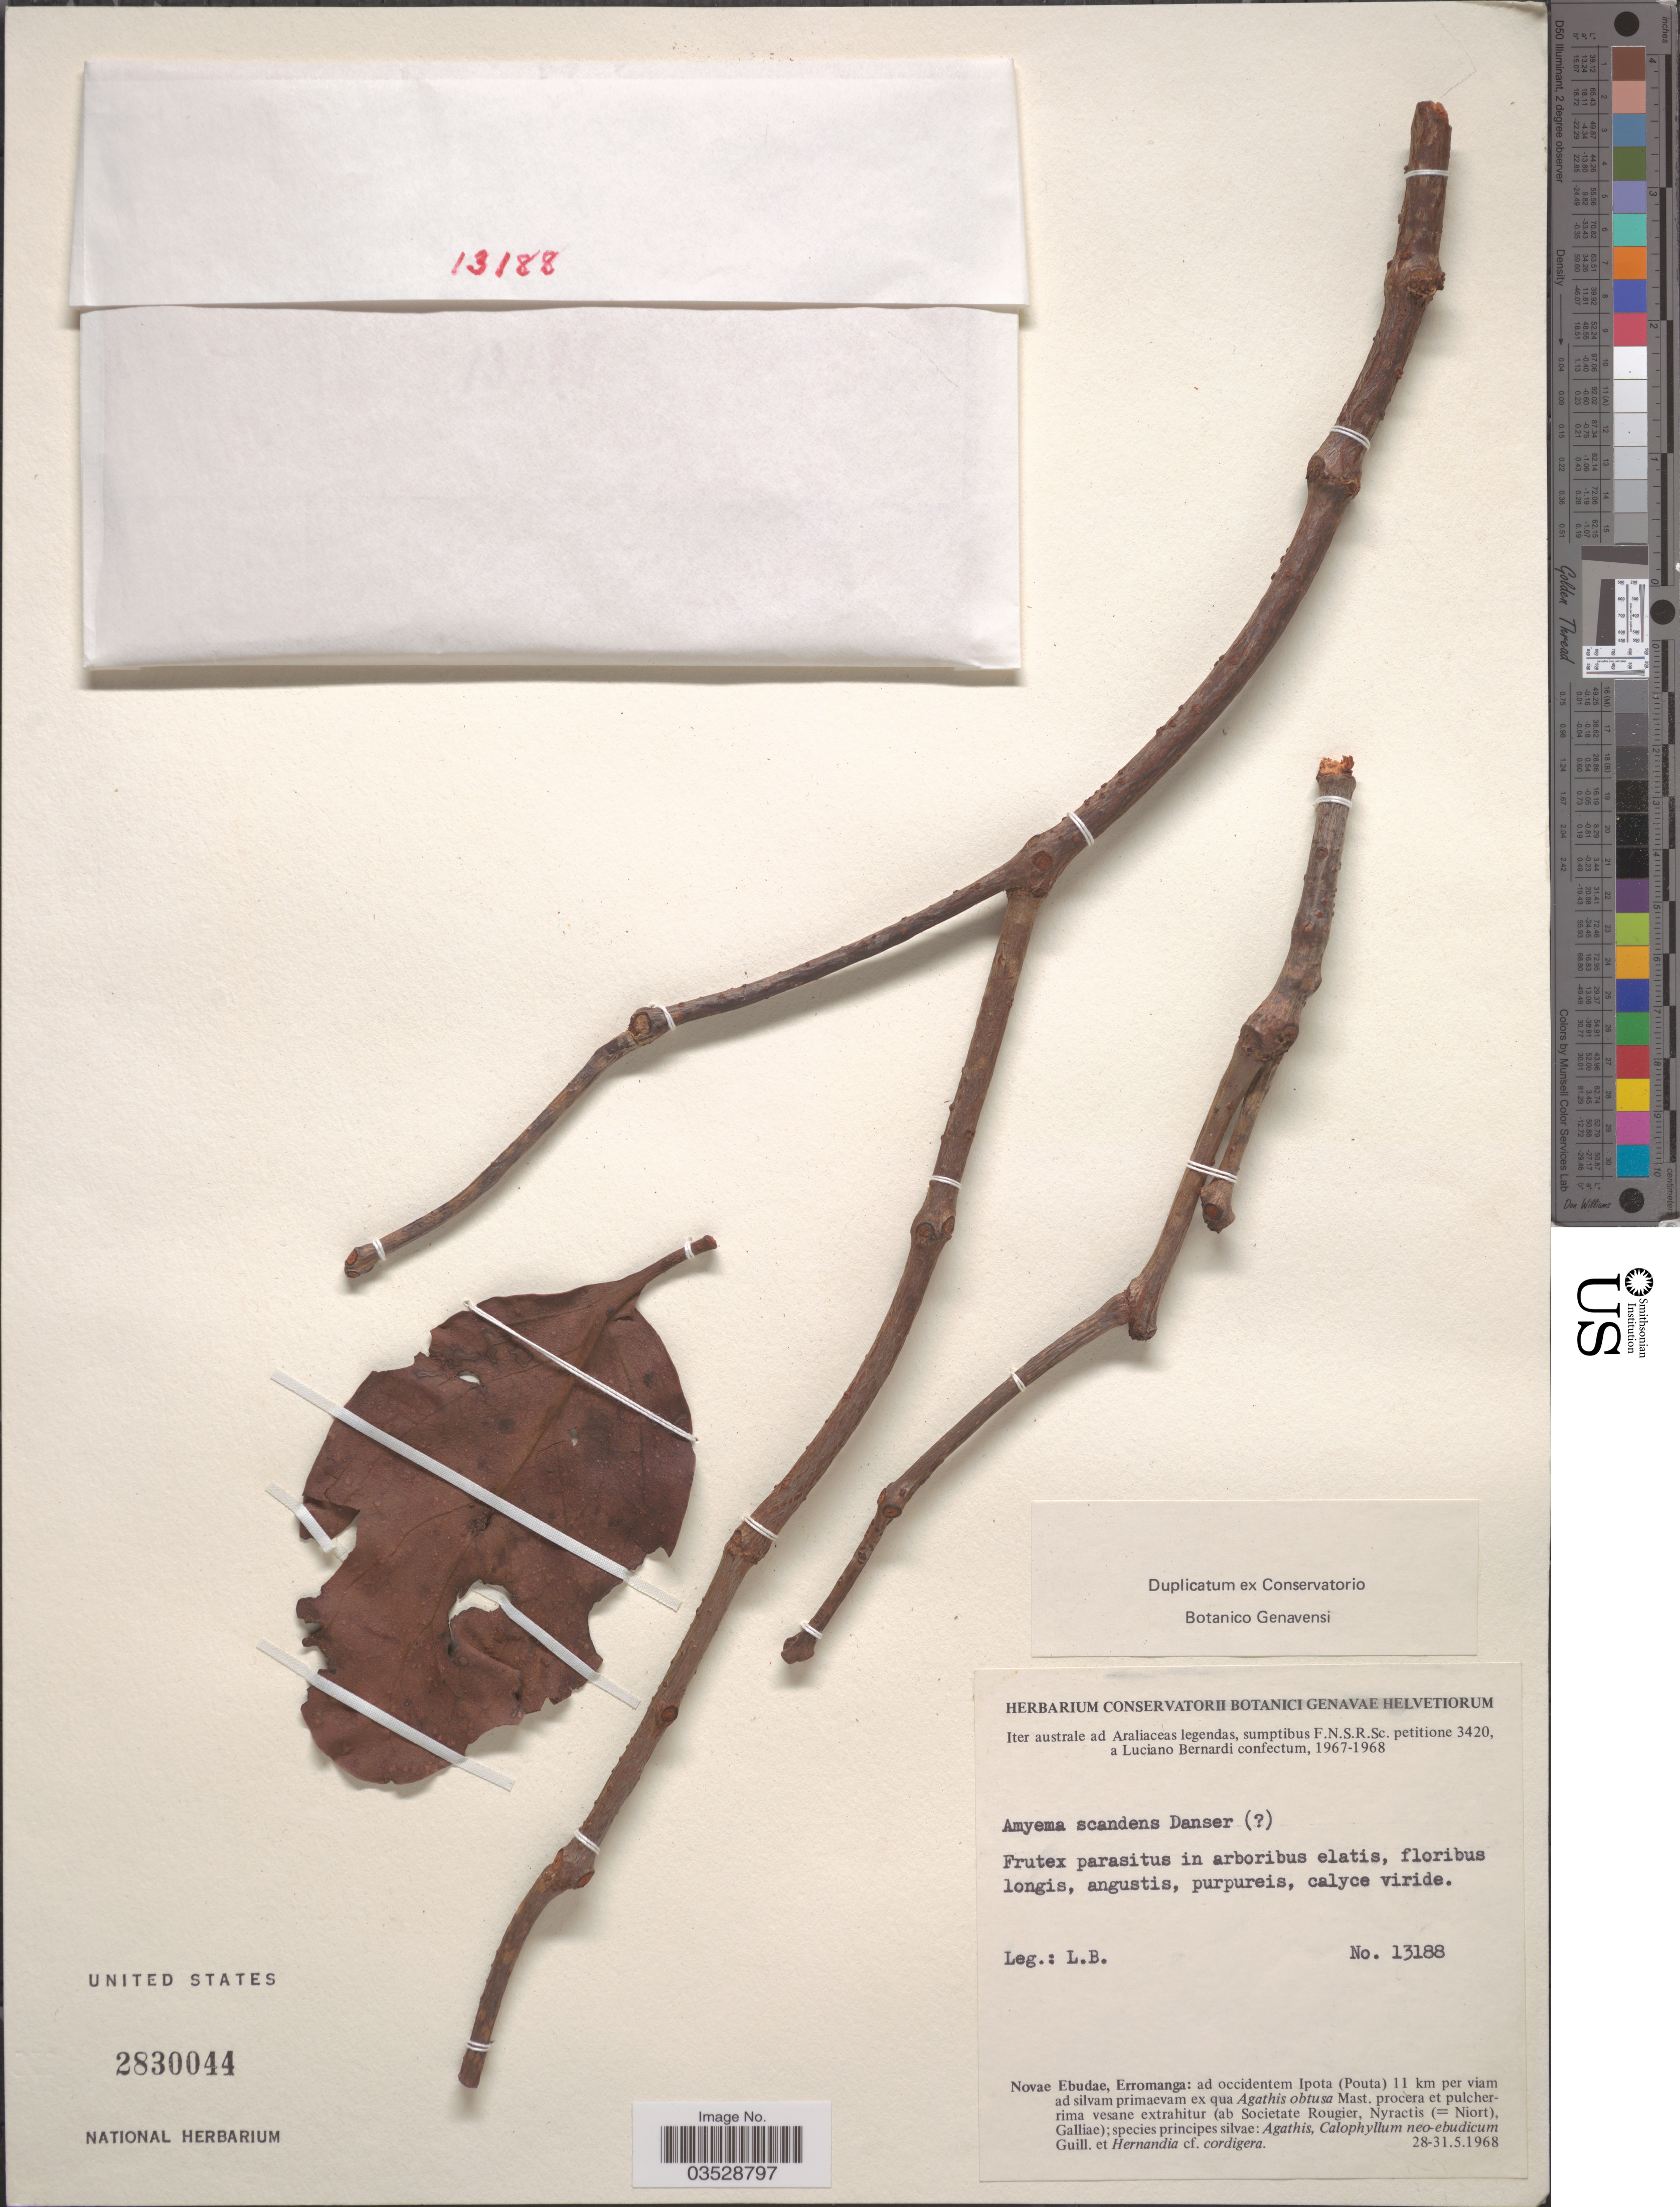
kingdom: Plantae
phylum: Tracheophyta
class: Magnoliopsida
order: Santalales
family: Loranthaceae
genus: Amyema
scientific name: Amyema scandens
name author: (Tiegh.) Danser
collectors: L. Bernardi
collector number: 13188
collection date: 1968-05-28/1968-05-31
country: Vanuatu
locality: Novæ Ebudæ, Erromanga: ad occidentem Ipota (Pouta) 11 km per viam ad silvam.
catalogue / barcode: US 2830044